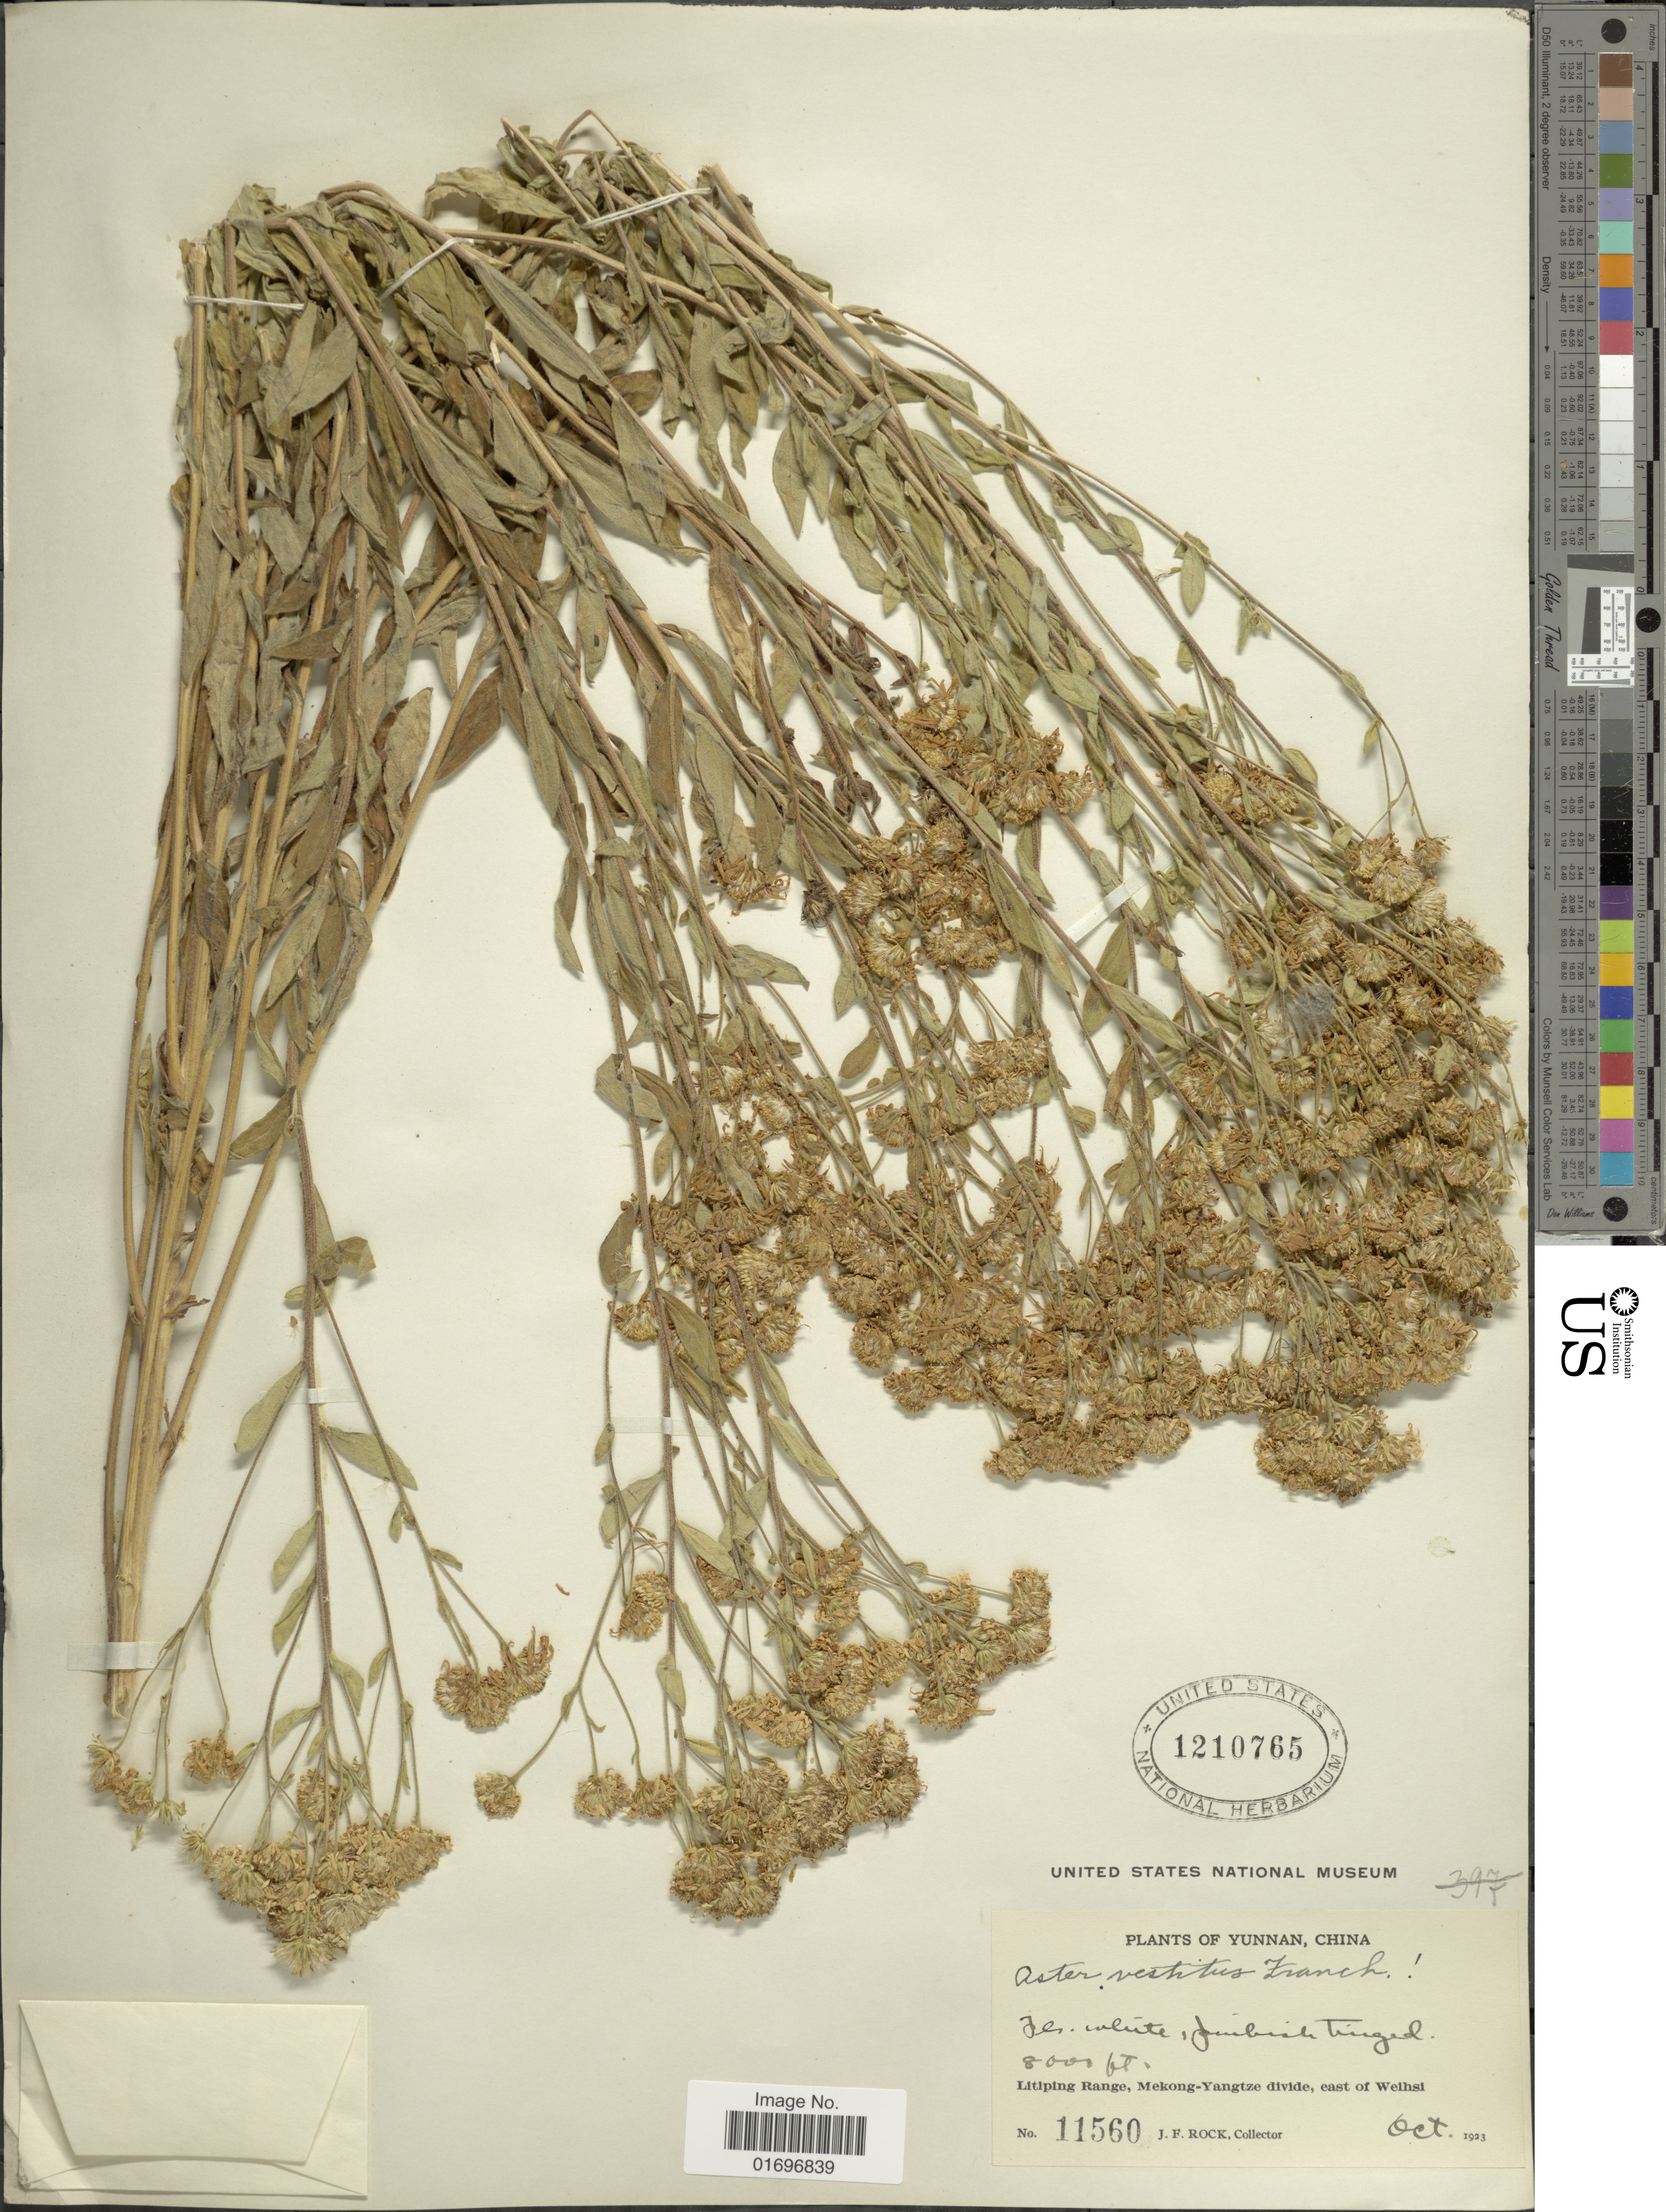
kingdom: Plantae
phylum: Tracheophyta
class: Magnoliopsida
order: Asterales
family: Asteraceae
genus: Aster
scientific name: Aster vestitus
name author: Franch.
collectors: J. Rock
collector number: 11560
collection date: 1923-10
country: China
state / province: Yunnan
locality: Yunnan, China. Litiping Range, Mekong-Yangtze divide, east of Weihsi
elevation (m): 2438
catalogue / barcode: US 1210761